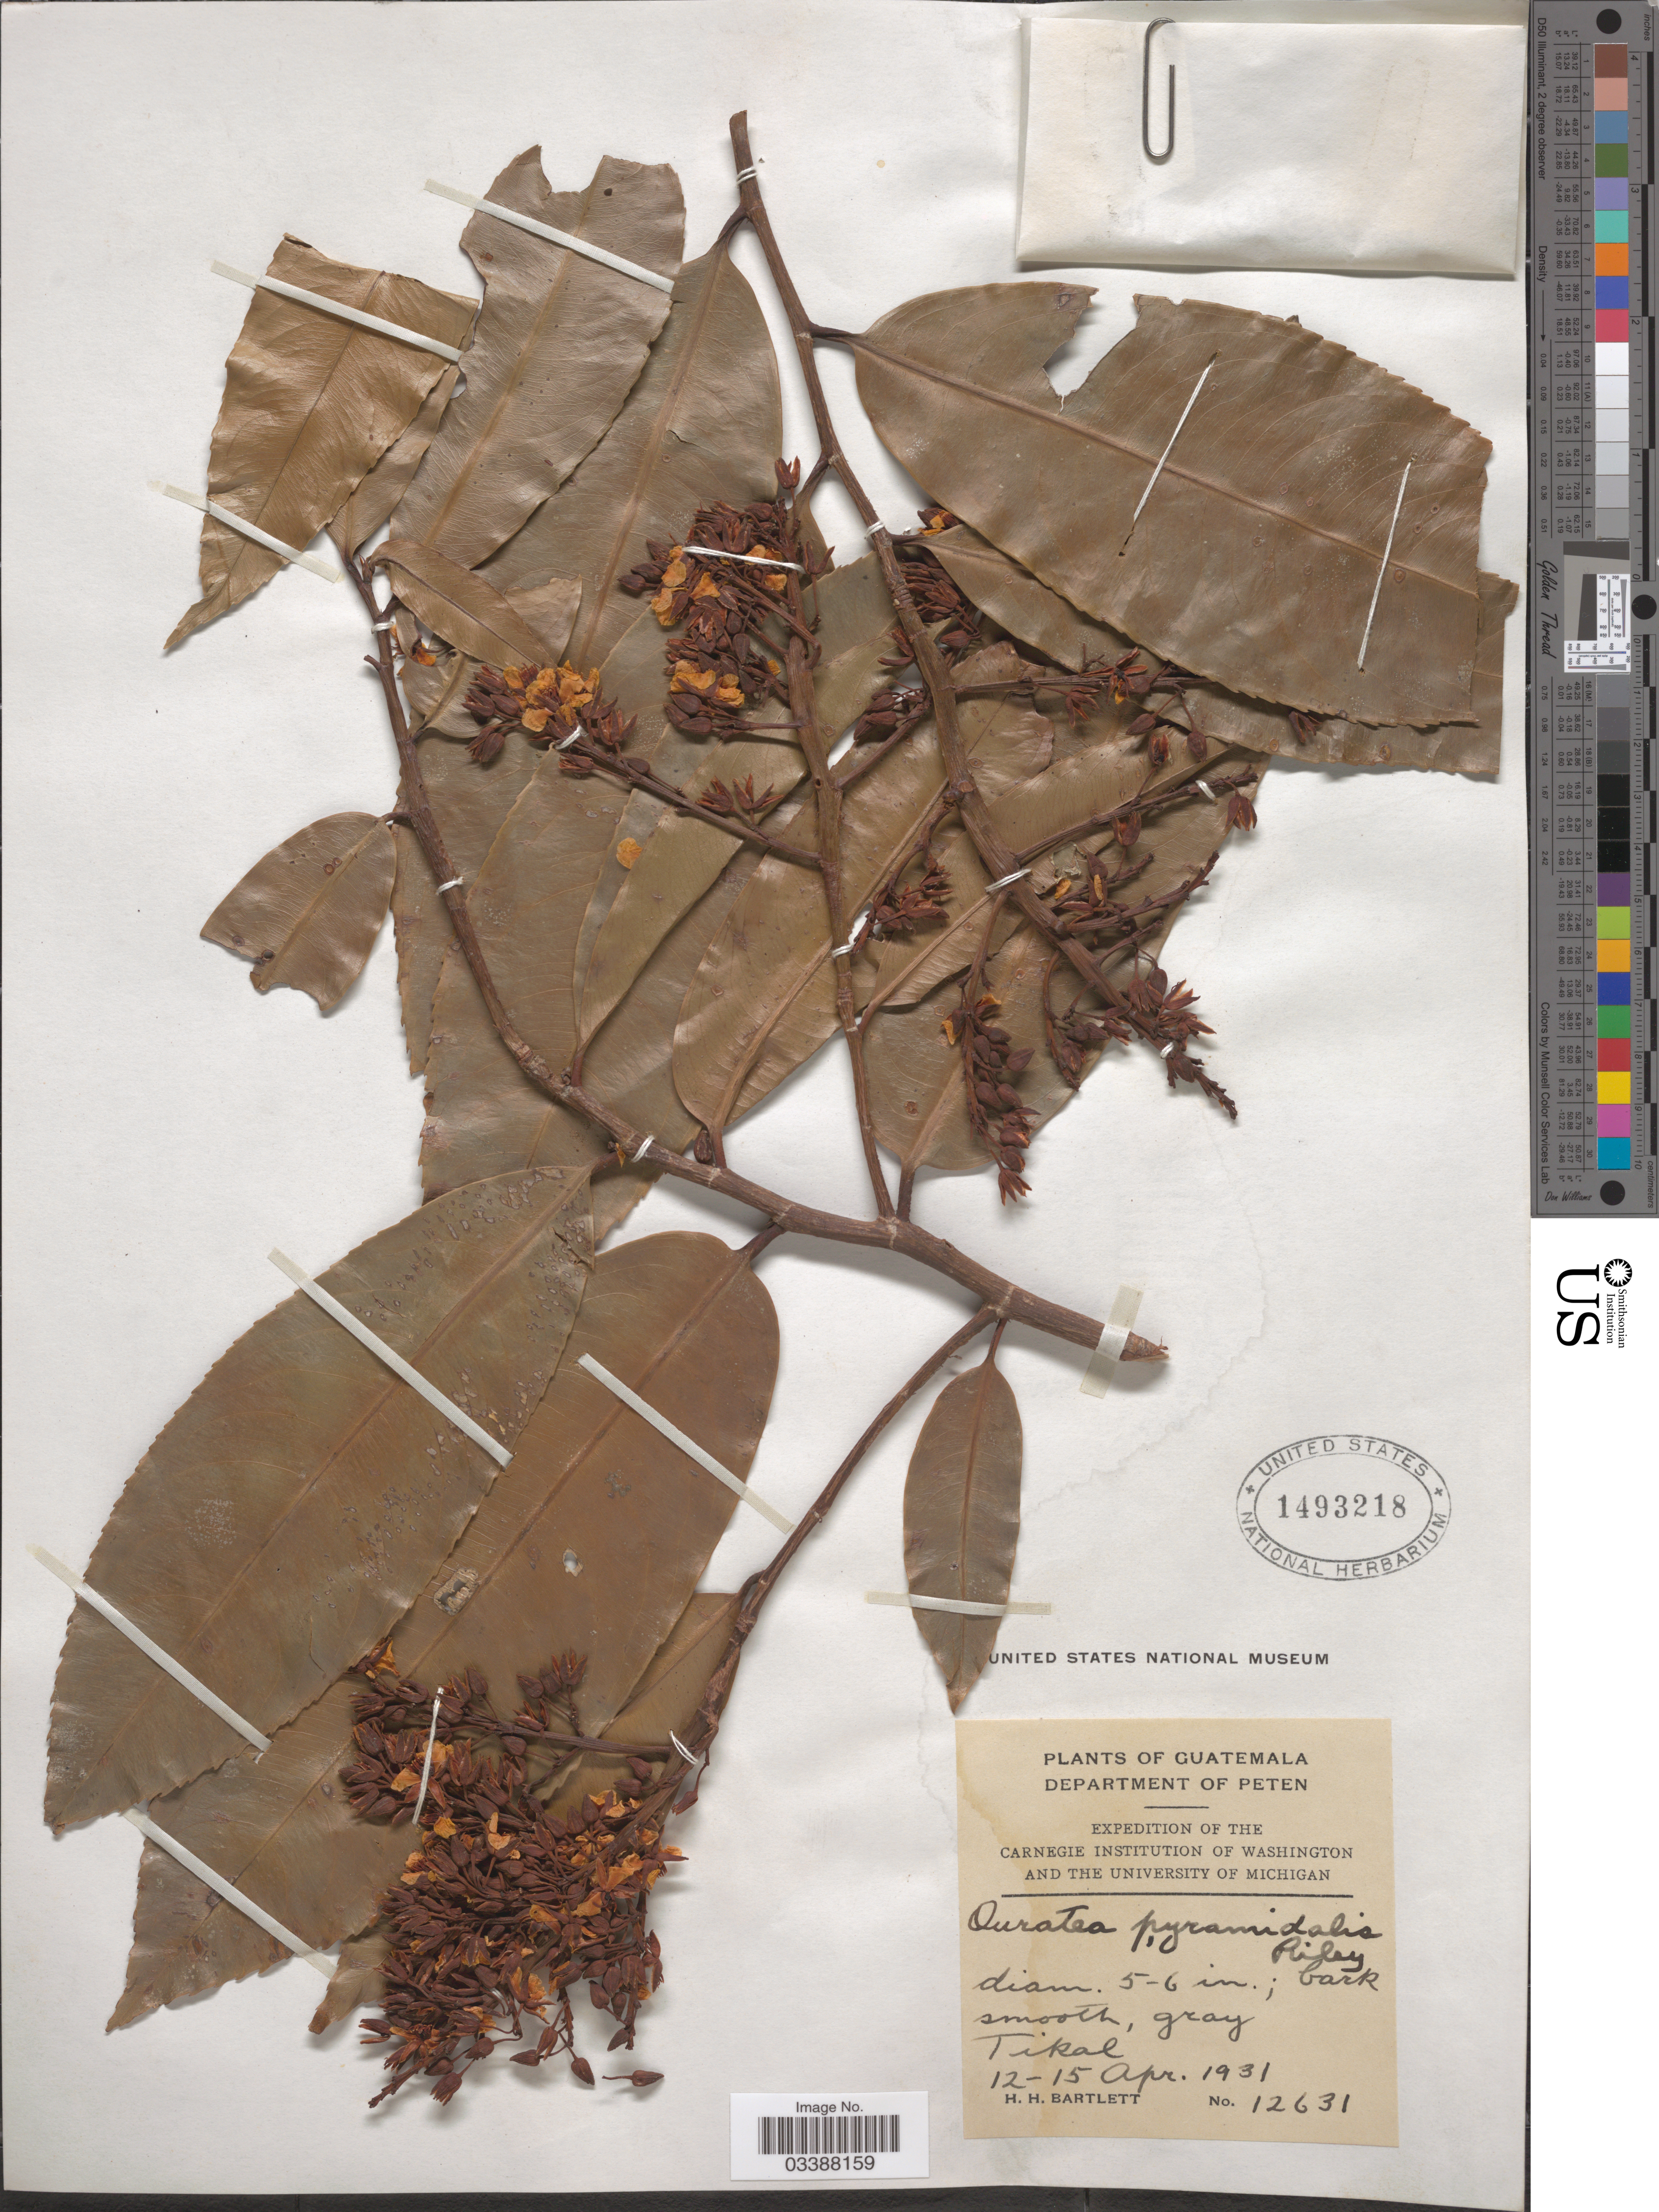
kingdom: Plantae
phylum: Tracheophyta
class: Magnoliopsida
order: Malpighiales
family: Ochnaceae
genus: Ouratea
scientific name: Ouratea pyramidalis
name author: L. Riley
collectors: H. H. Bartlett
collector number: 12631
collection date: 1931-04-12/1931-04-15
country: Guatemala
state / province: El Petén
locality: Department of Peten. Tikal.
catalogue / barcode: US 1493218